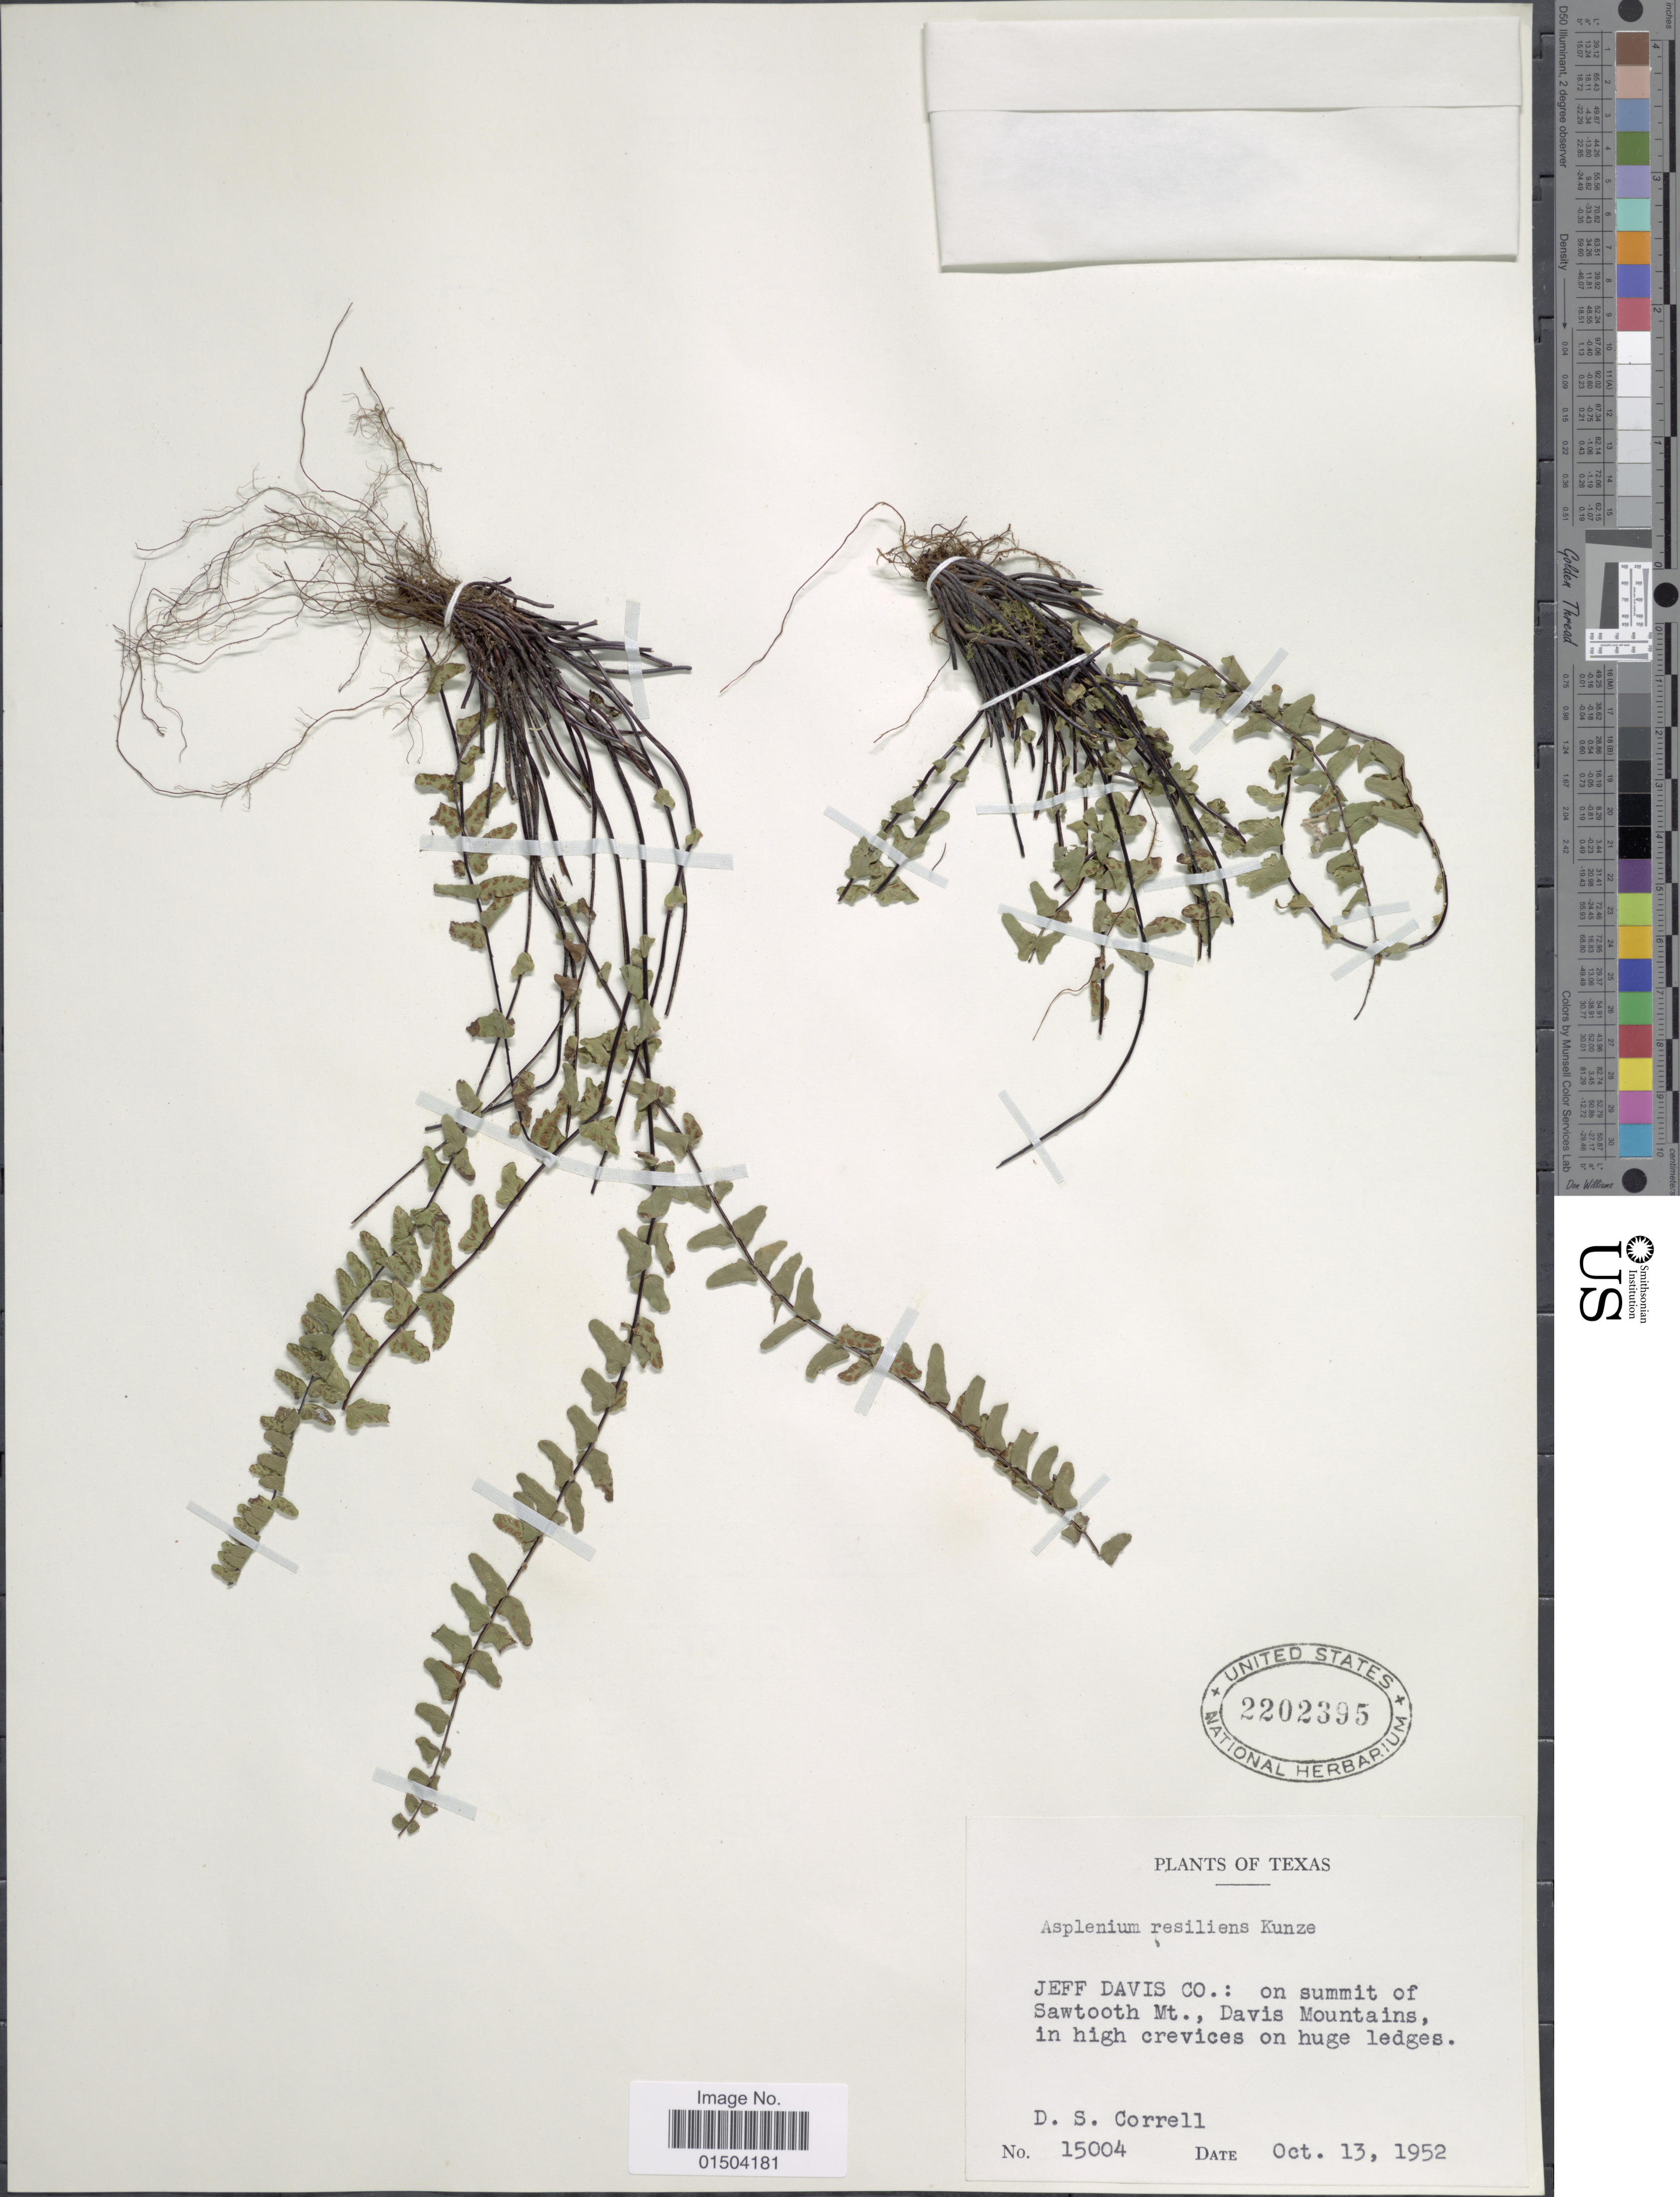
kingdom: Plantae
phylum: Tracheophyta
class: Polypodiopsida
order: Polypodiales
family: Aspleniaceae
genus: Asplenium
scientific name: Asplenium resiliens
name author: Kunze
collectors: D. S. Correll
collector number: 15004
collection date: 1952-10-13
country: United States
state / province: Texas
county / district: Jeff Davis County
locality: On summit of Sawtooth Mt., Davis Mountains, in high crevices on huge ledges.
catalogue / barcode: US 2202395